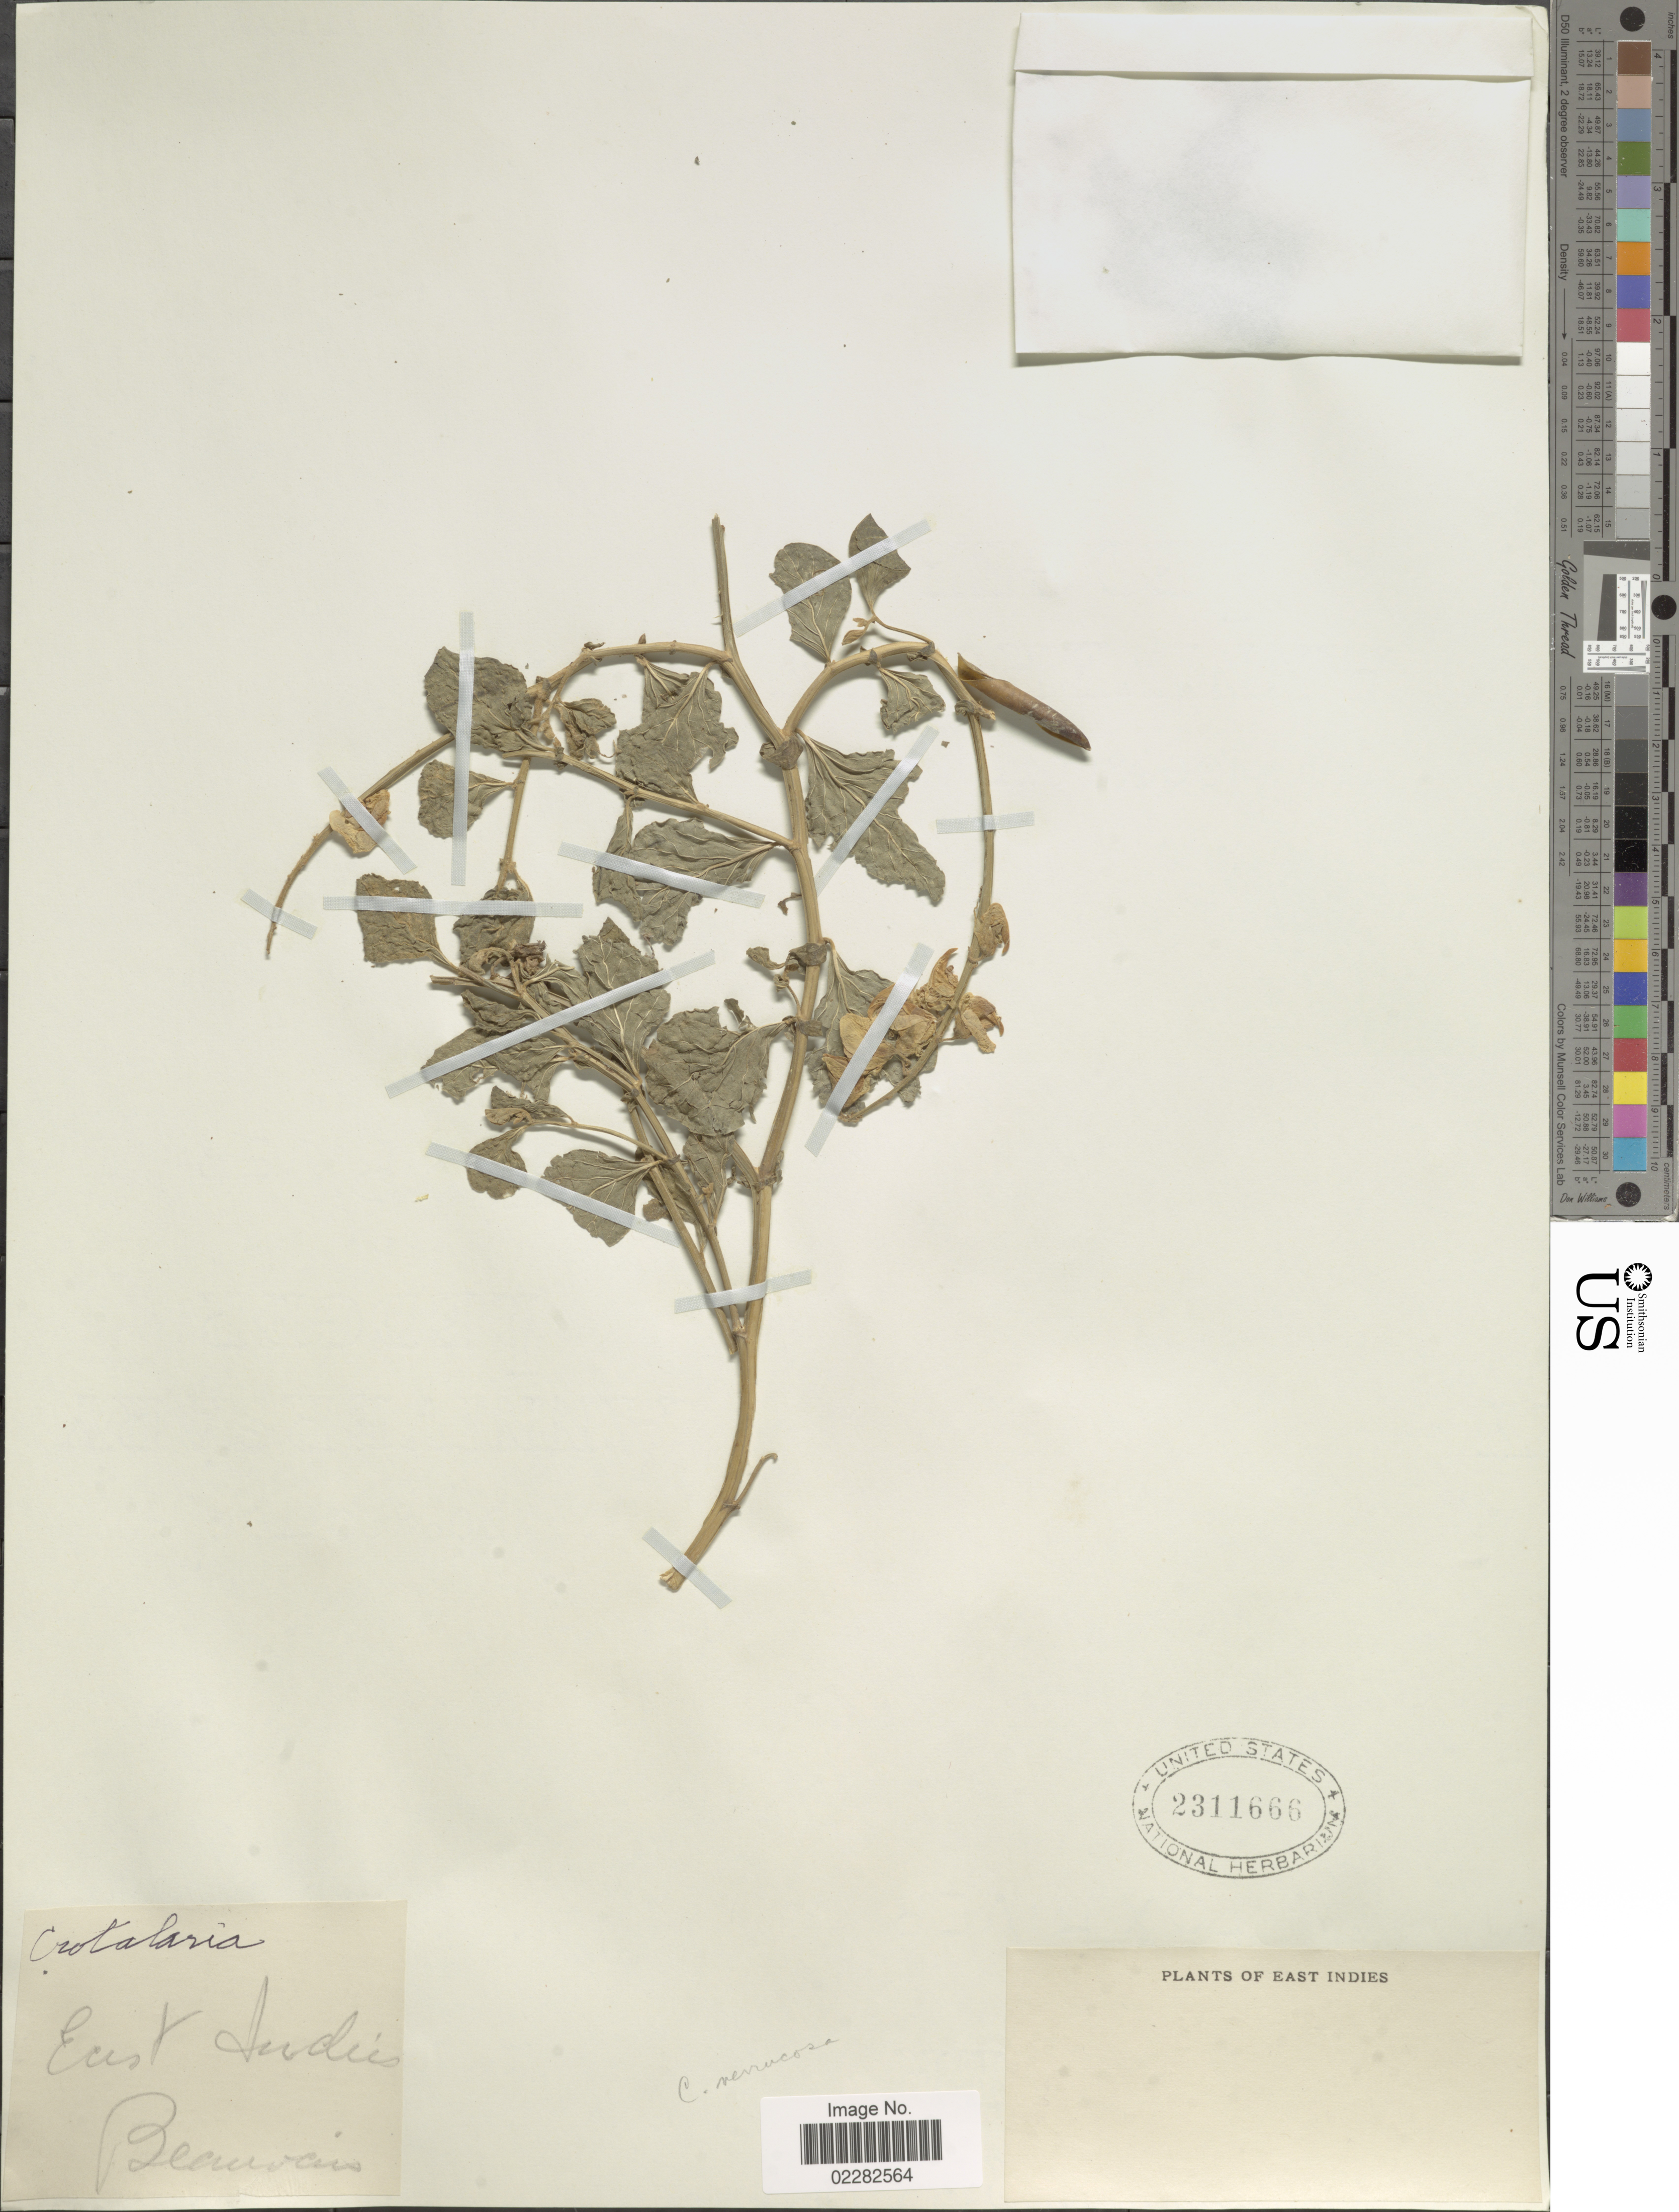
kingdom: Plantae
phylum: Tracheophyta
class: Magnoliopsida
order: Fabales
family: Fabaceae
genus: Crotalaria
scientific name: Crotalaria verrucosa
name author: L.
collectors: Beauvais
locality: East Indies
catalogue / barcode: US 2311666